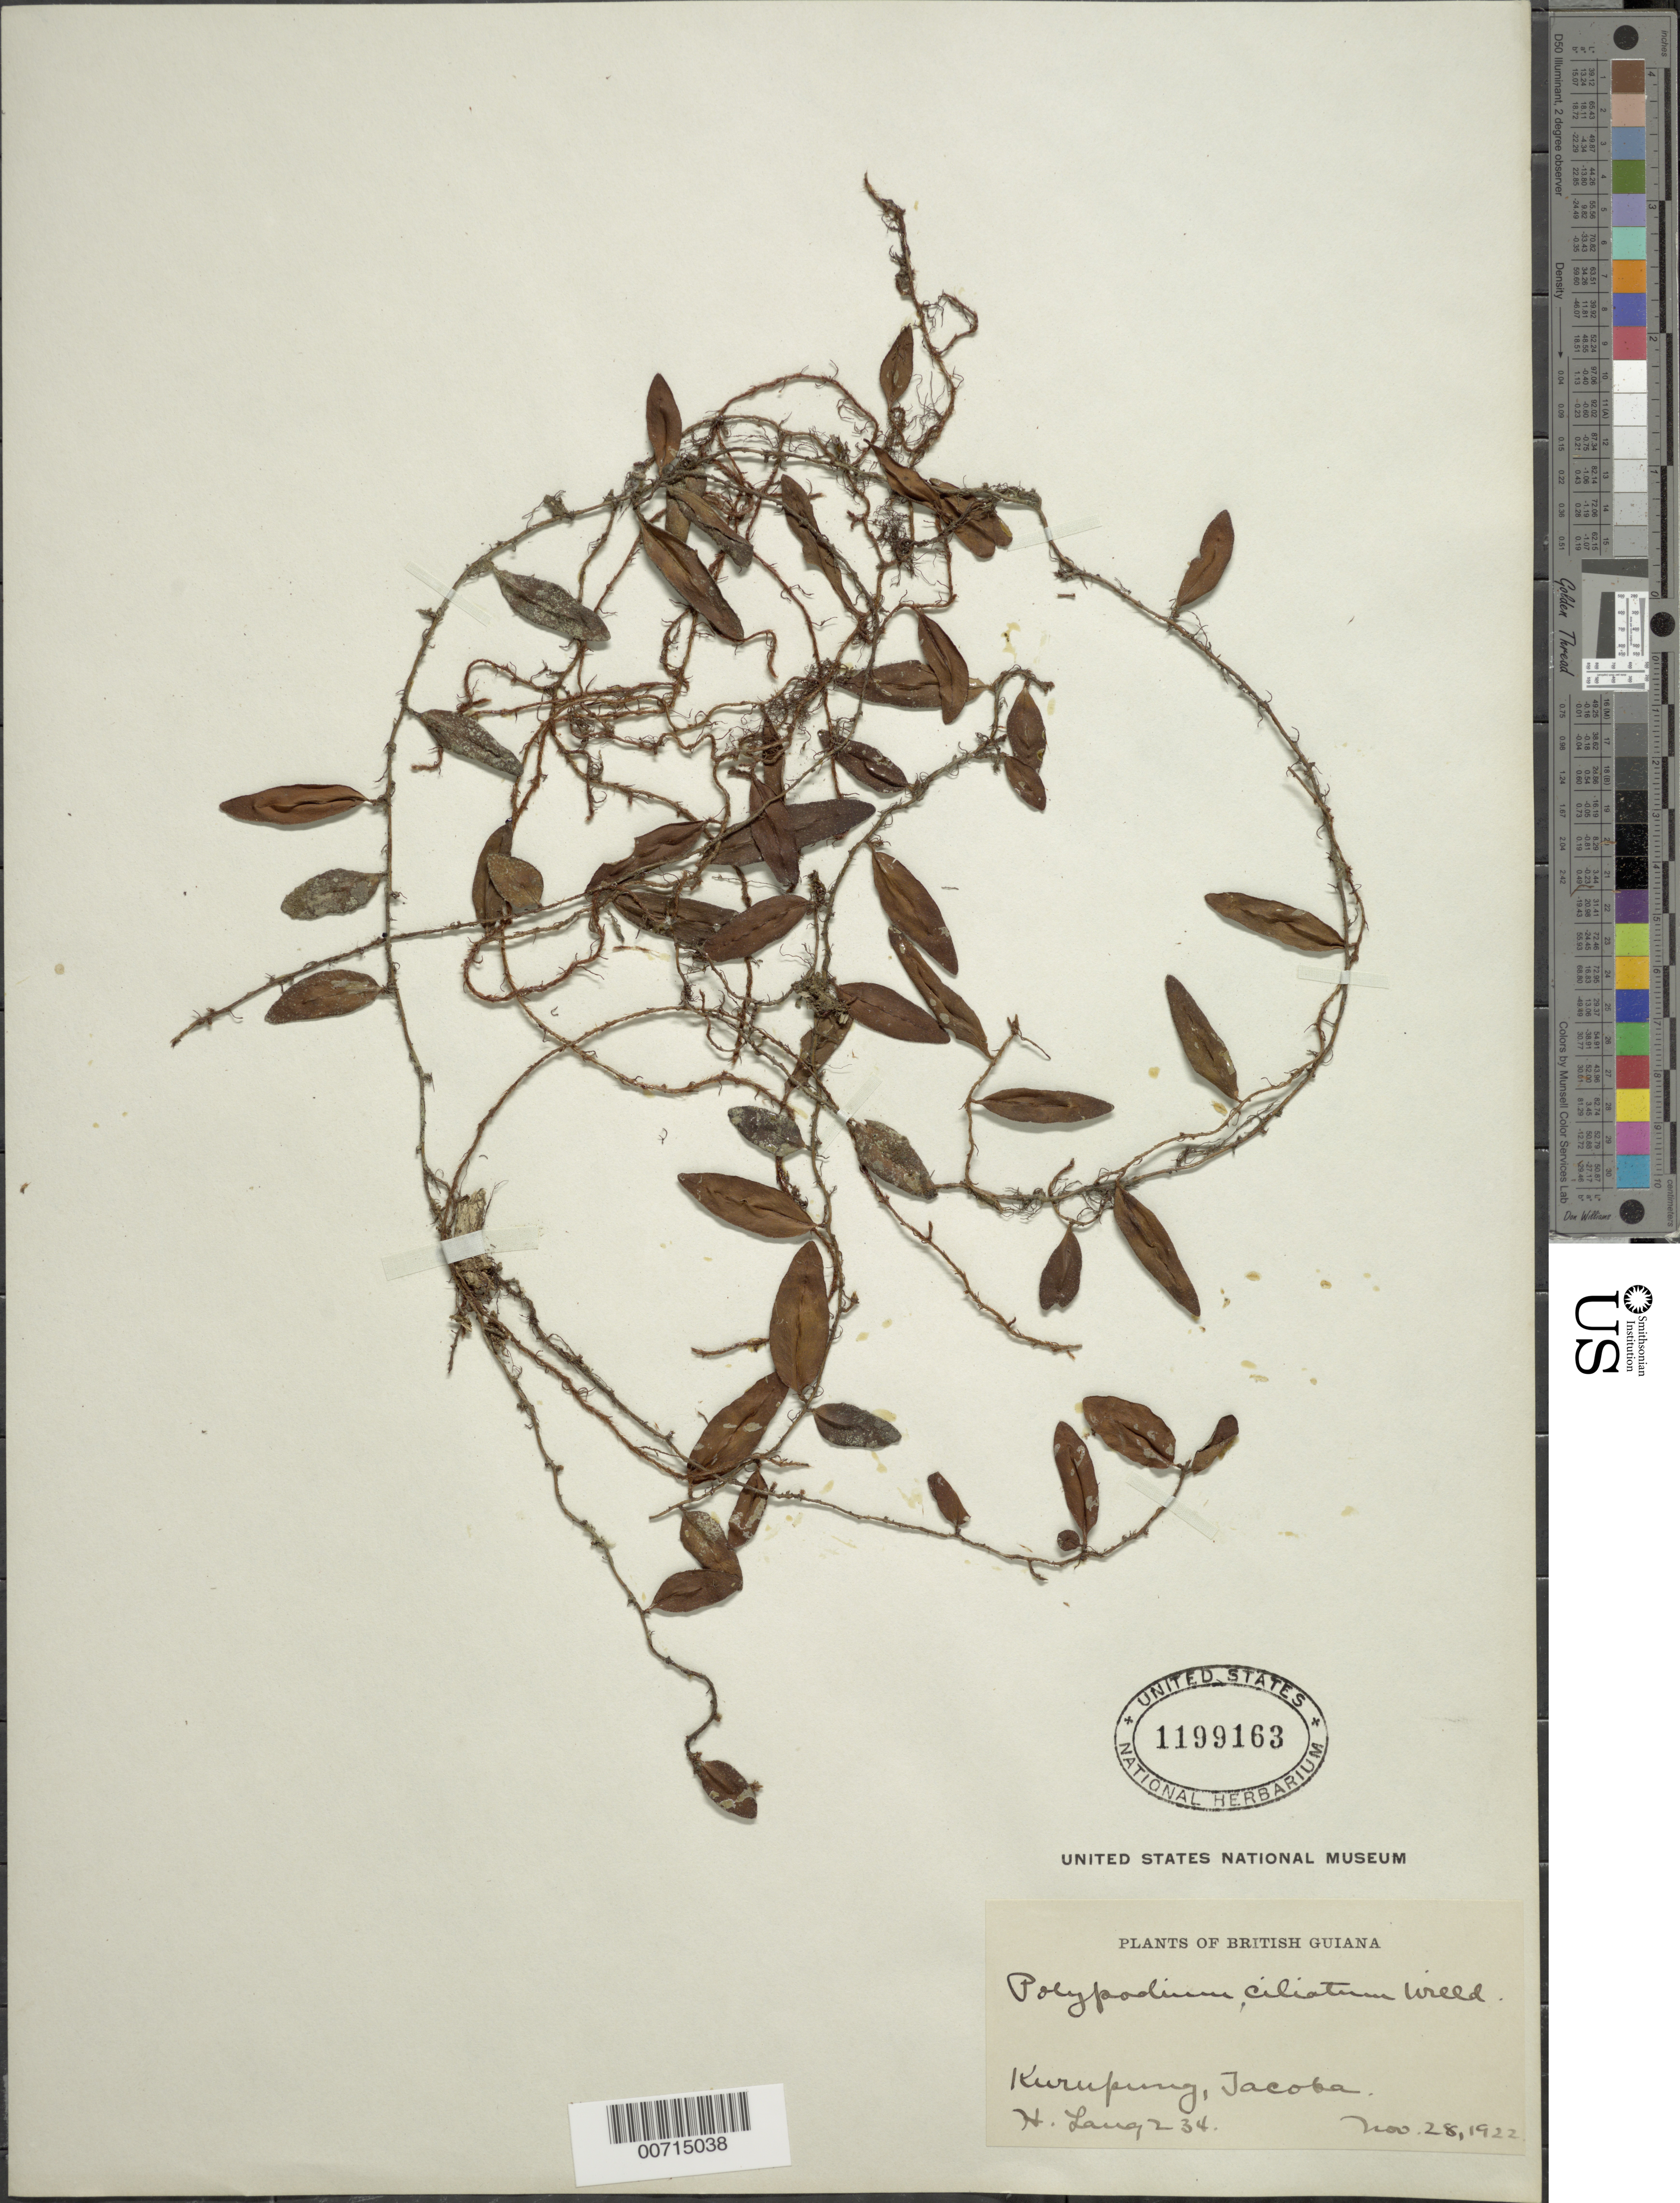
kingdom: Plantae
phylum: Tracheophyta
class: Polypodiopsida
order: Polypodiales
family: Polypodiaceae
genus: Microgramma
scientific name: Microgramma reptans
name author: (Cav.) A.R. Sm.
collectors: H. Lang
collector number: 234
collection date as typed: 28-Nov-22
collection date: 1922-11-28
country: Guyana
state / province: Cuyuni-Mazaruni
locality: Kurupung, Takuba (Jacoba?) Creek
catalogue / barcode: US 1199163